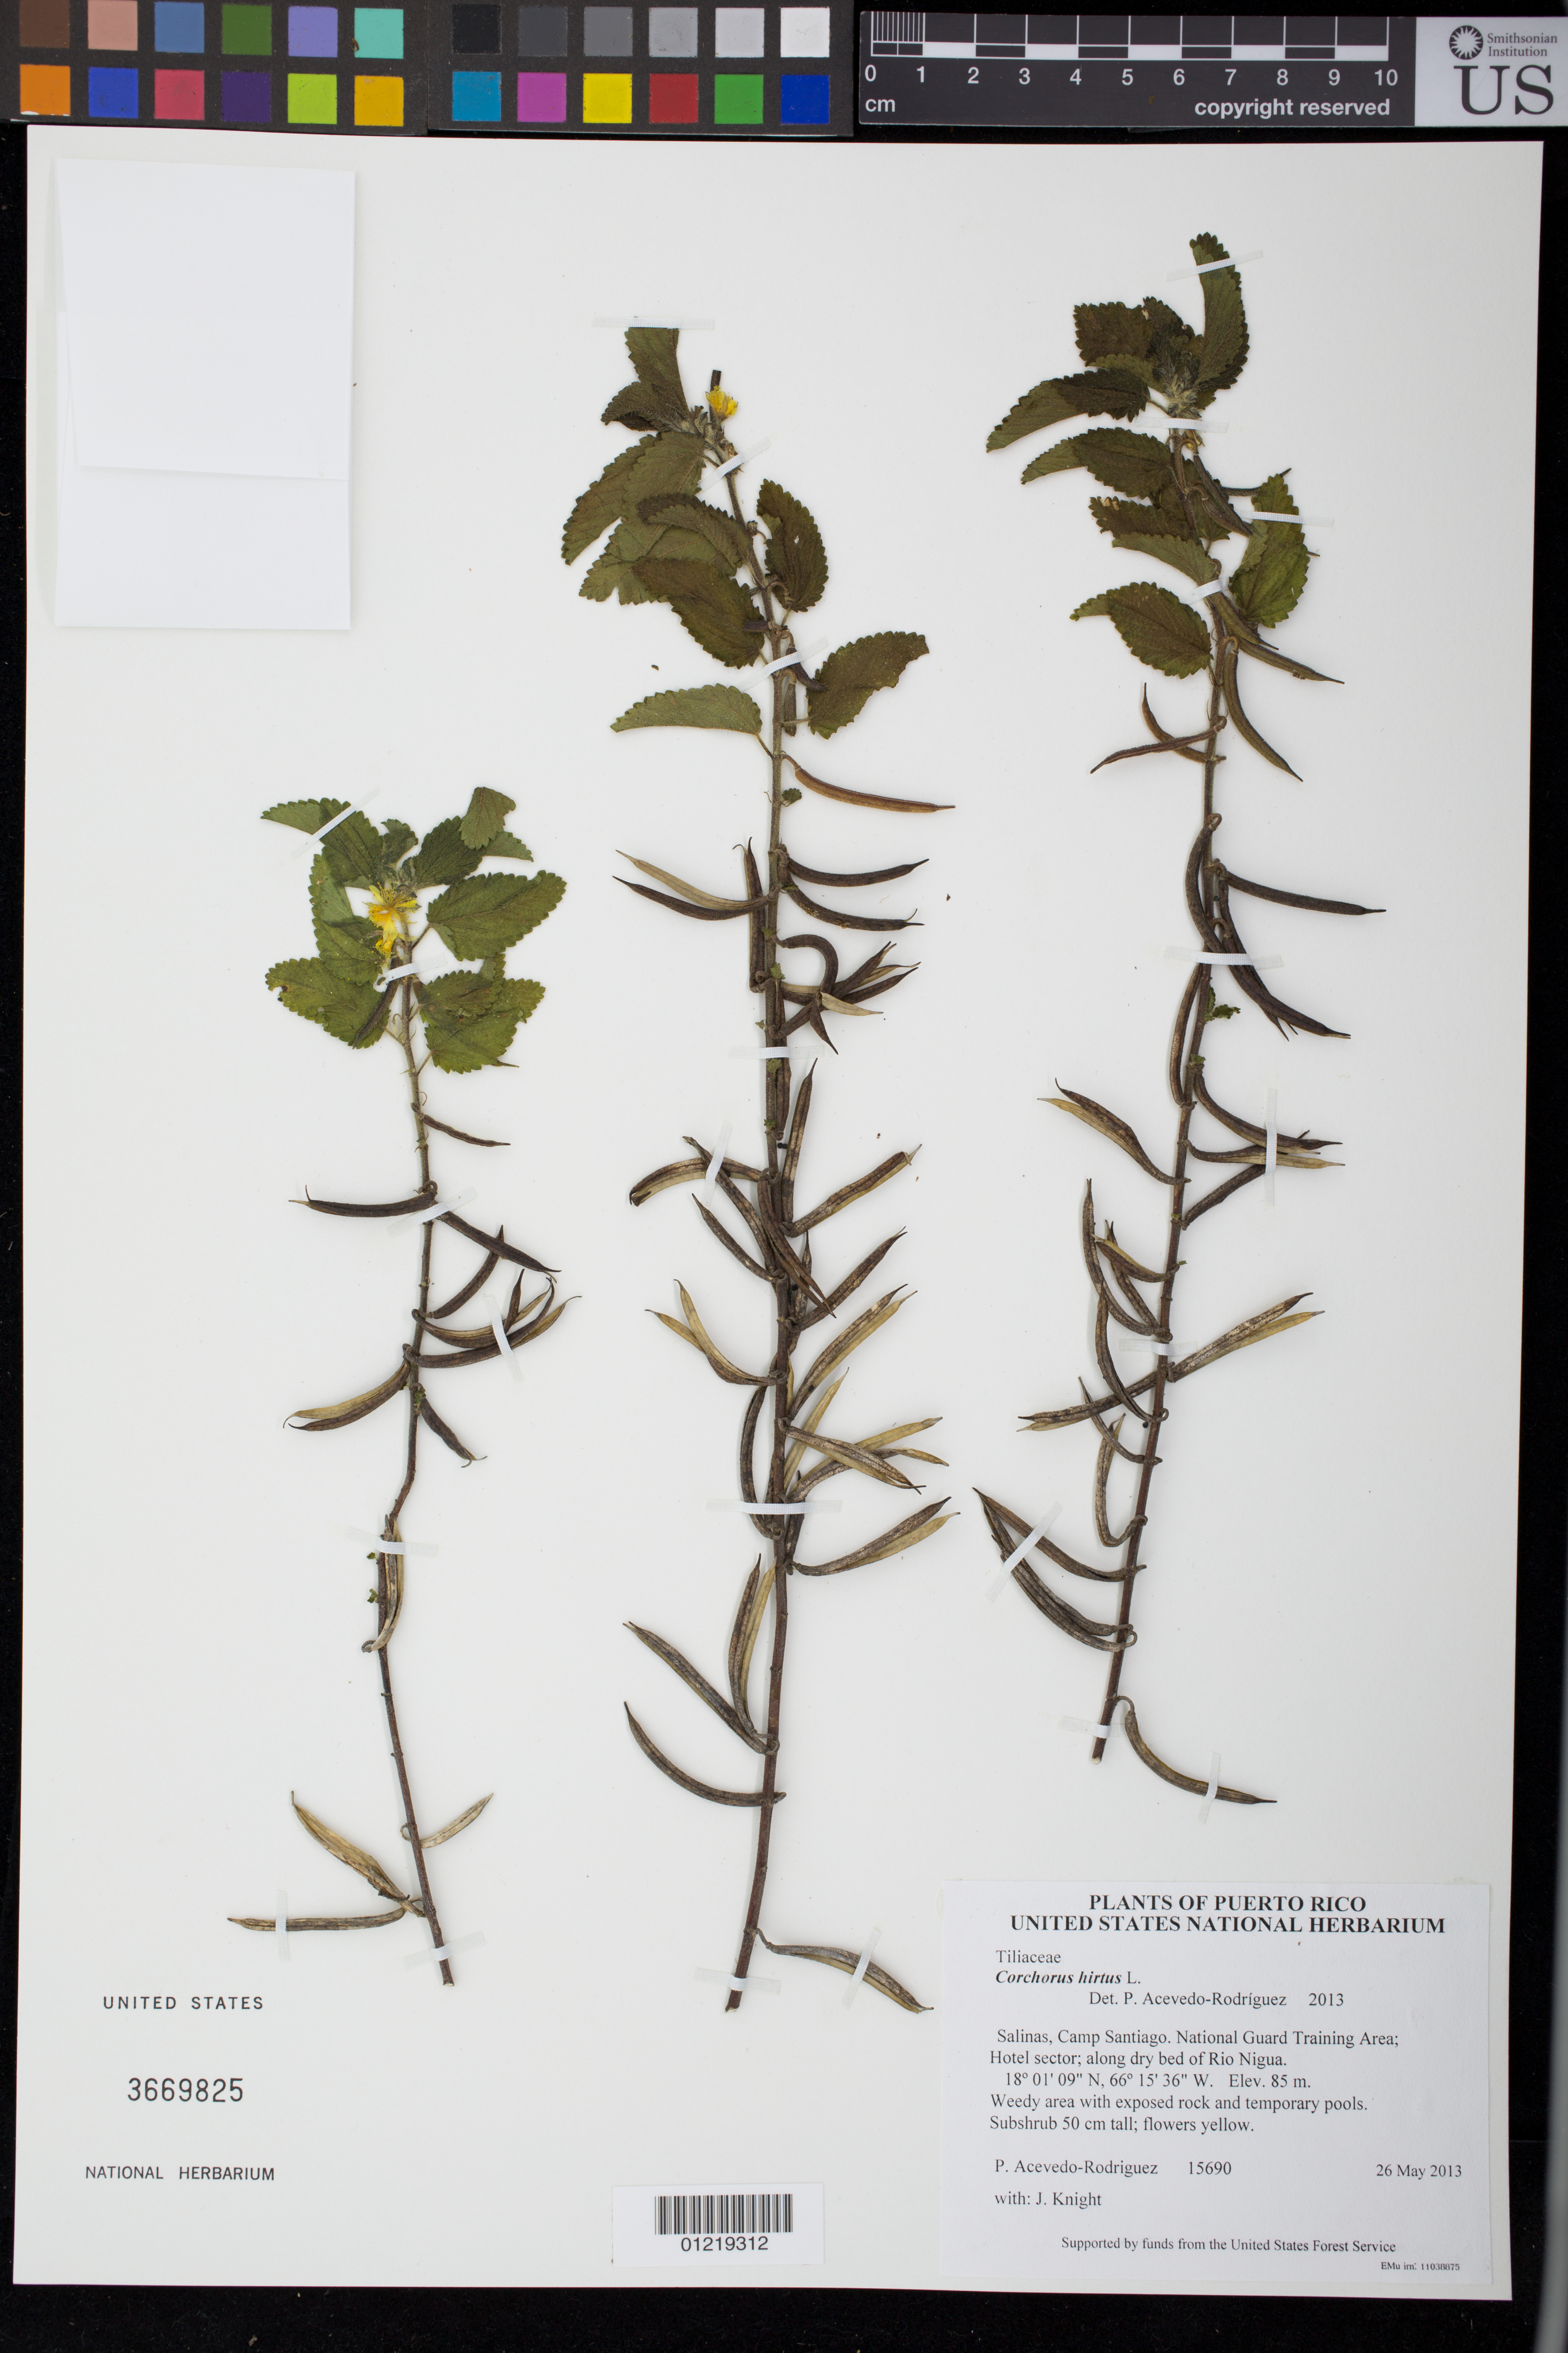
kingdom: Plantae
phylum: Tracheophyta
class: Magnoliopsida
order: Malvales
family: Malvaceae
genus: Corchorus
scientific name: Corchorus hirtus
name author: L.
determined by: Acevedo-Rodríguez, P., (BOT), Smithsonian Institution - National Museum of Natural History (UNITED STATES)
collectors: P. Acevedo-Rodr. & J. Knight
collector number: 15690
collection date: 2013-05-26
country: Puerto Rico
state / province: Salinas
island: Puerto Rico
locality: Camp Santiago. National Guard Training Area; Hotel sector; along dry bed of Rio Nigua.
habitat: Weedy area with exposed rock and temporary pools.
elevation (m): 85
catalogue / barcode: US 3669825